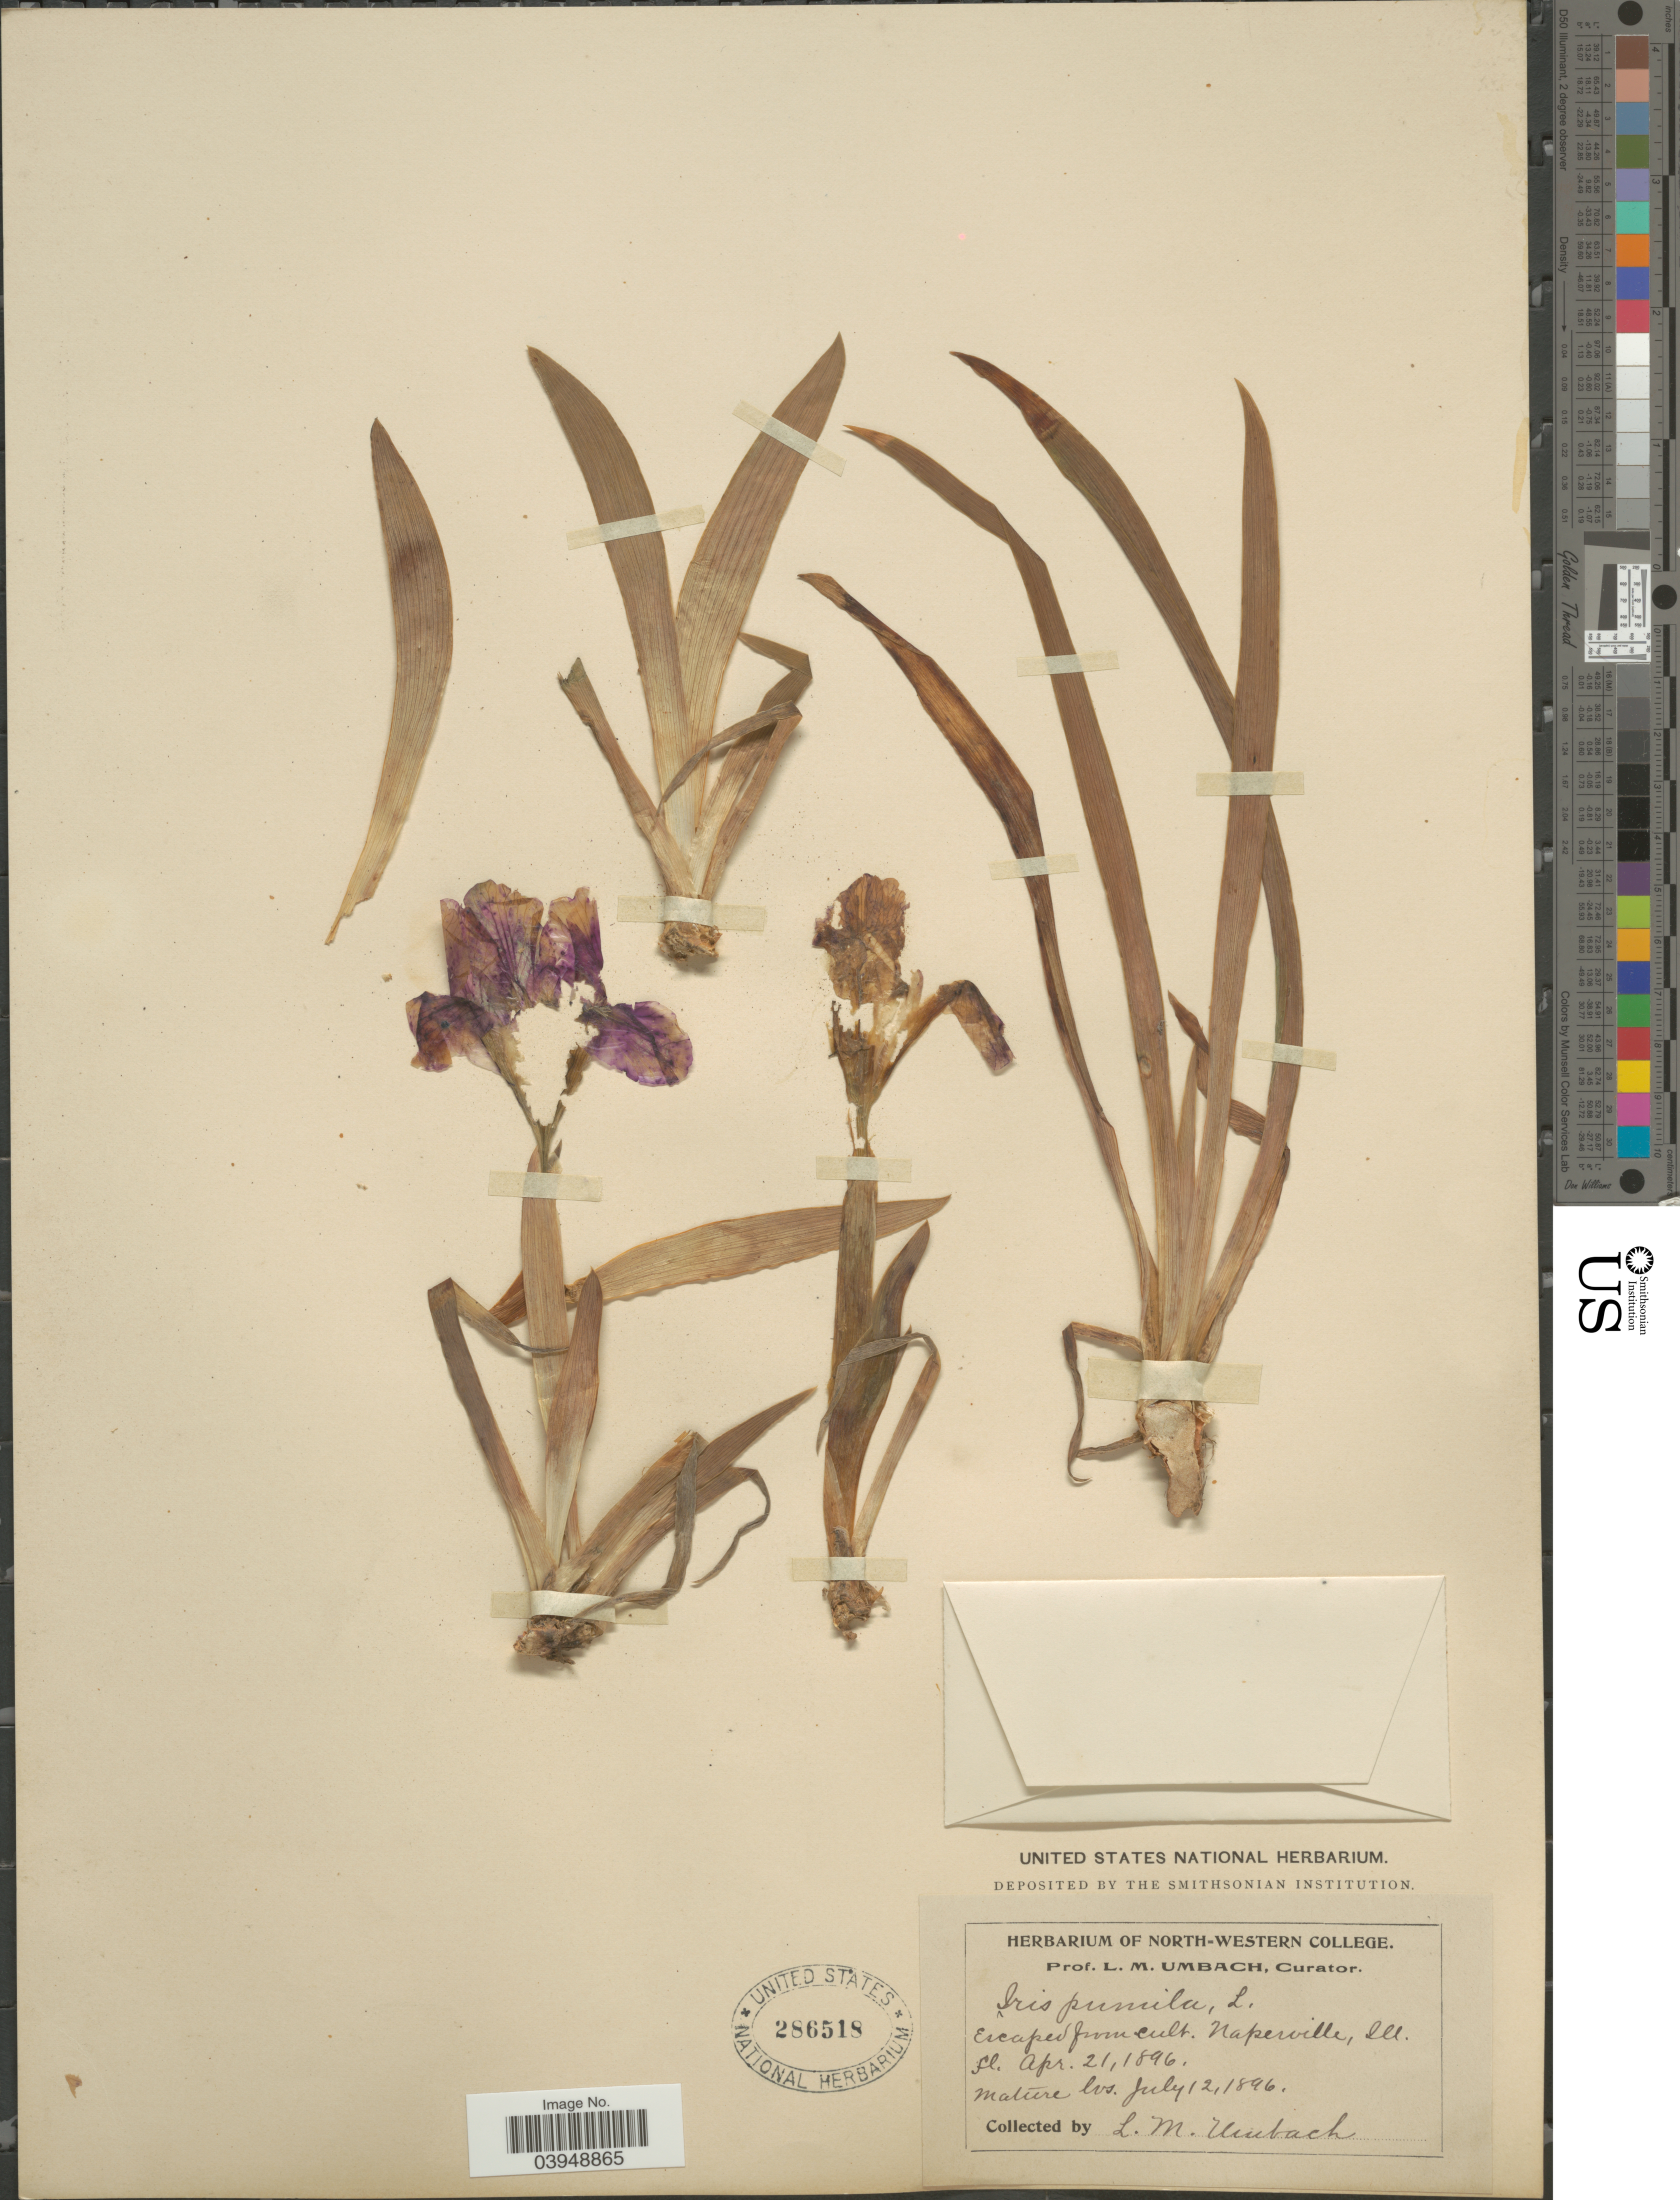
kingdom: Plantae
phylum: Tracheophyta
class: Liliopsida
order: Asparagales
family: Iridaceae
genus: Iris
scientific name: Iris pumila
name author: L.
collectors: L. M. Umbach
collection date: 1896-04-21/1896-07-12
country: United States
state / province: Illinois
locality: Naperville.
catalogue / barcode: US 286518